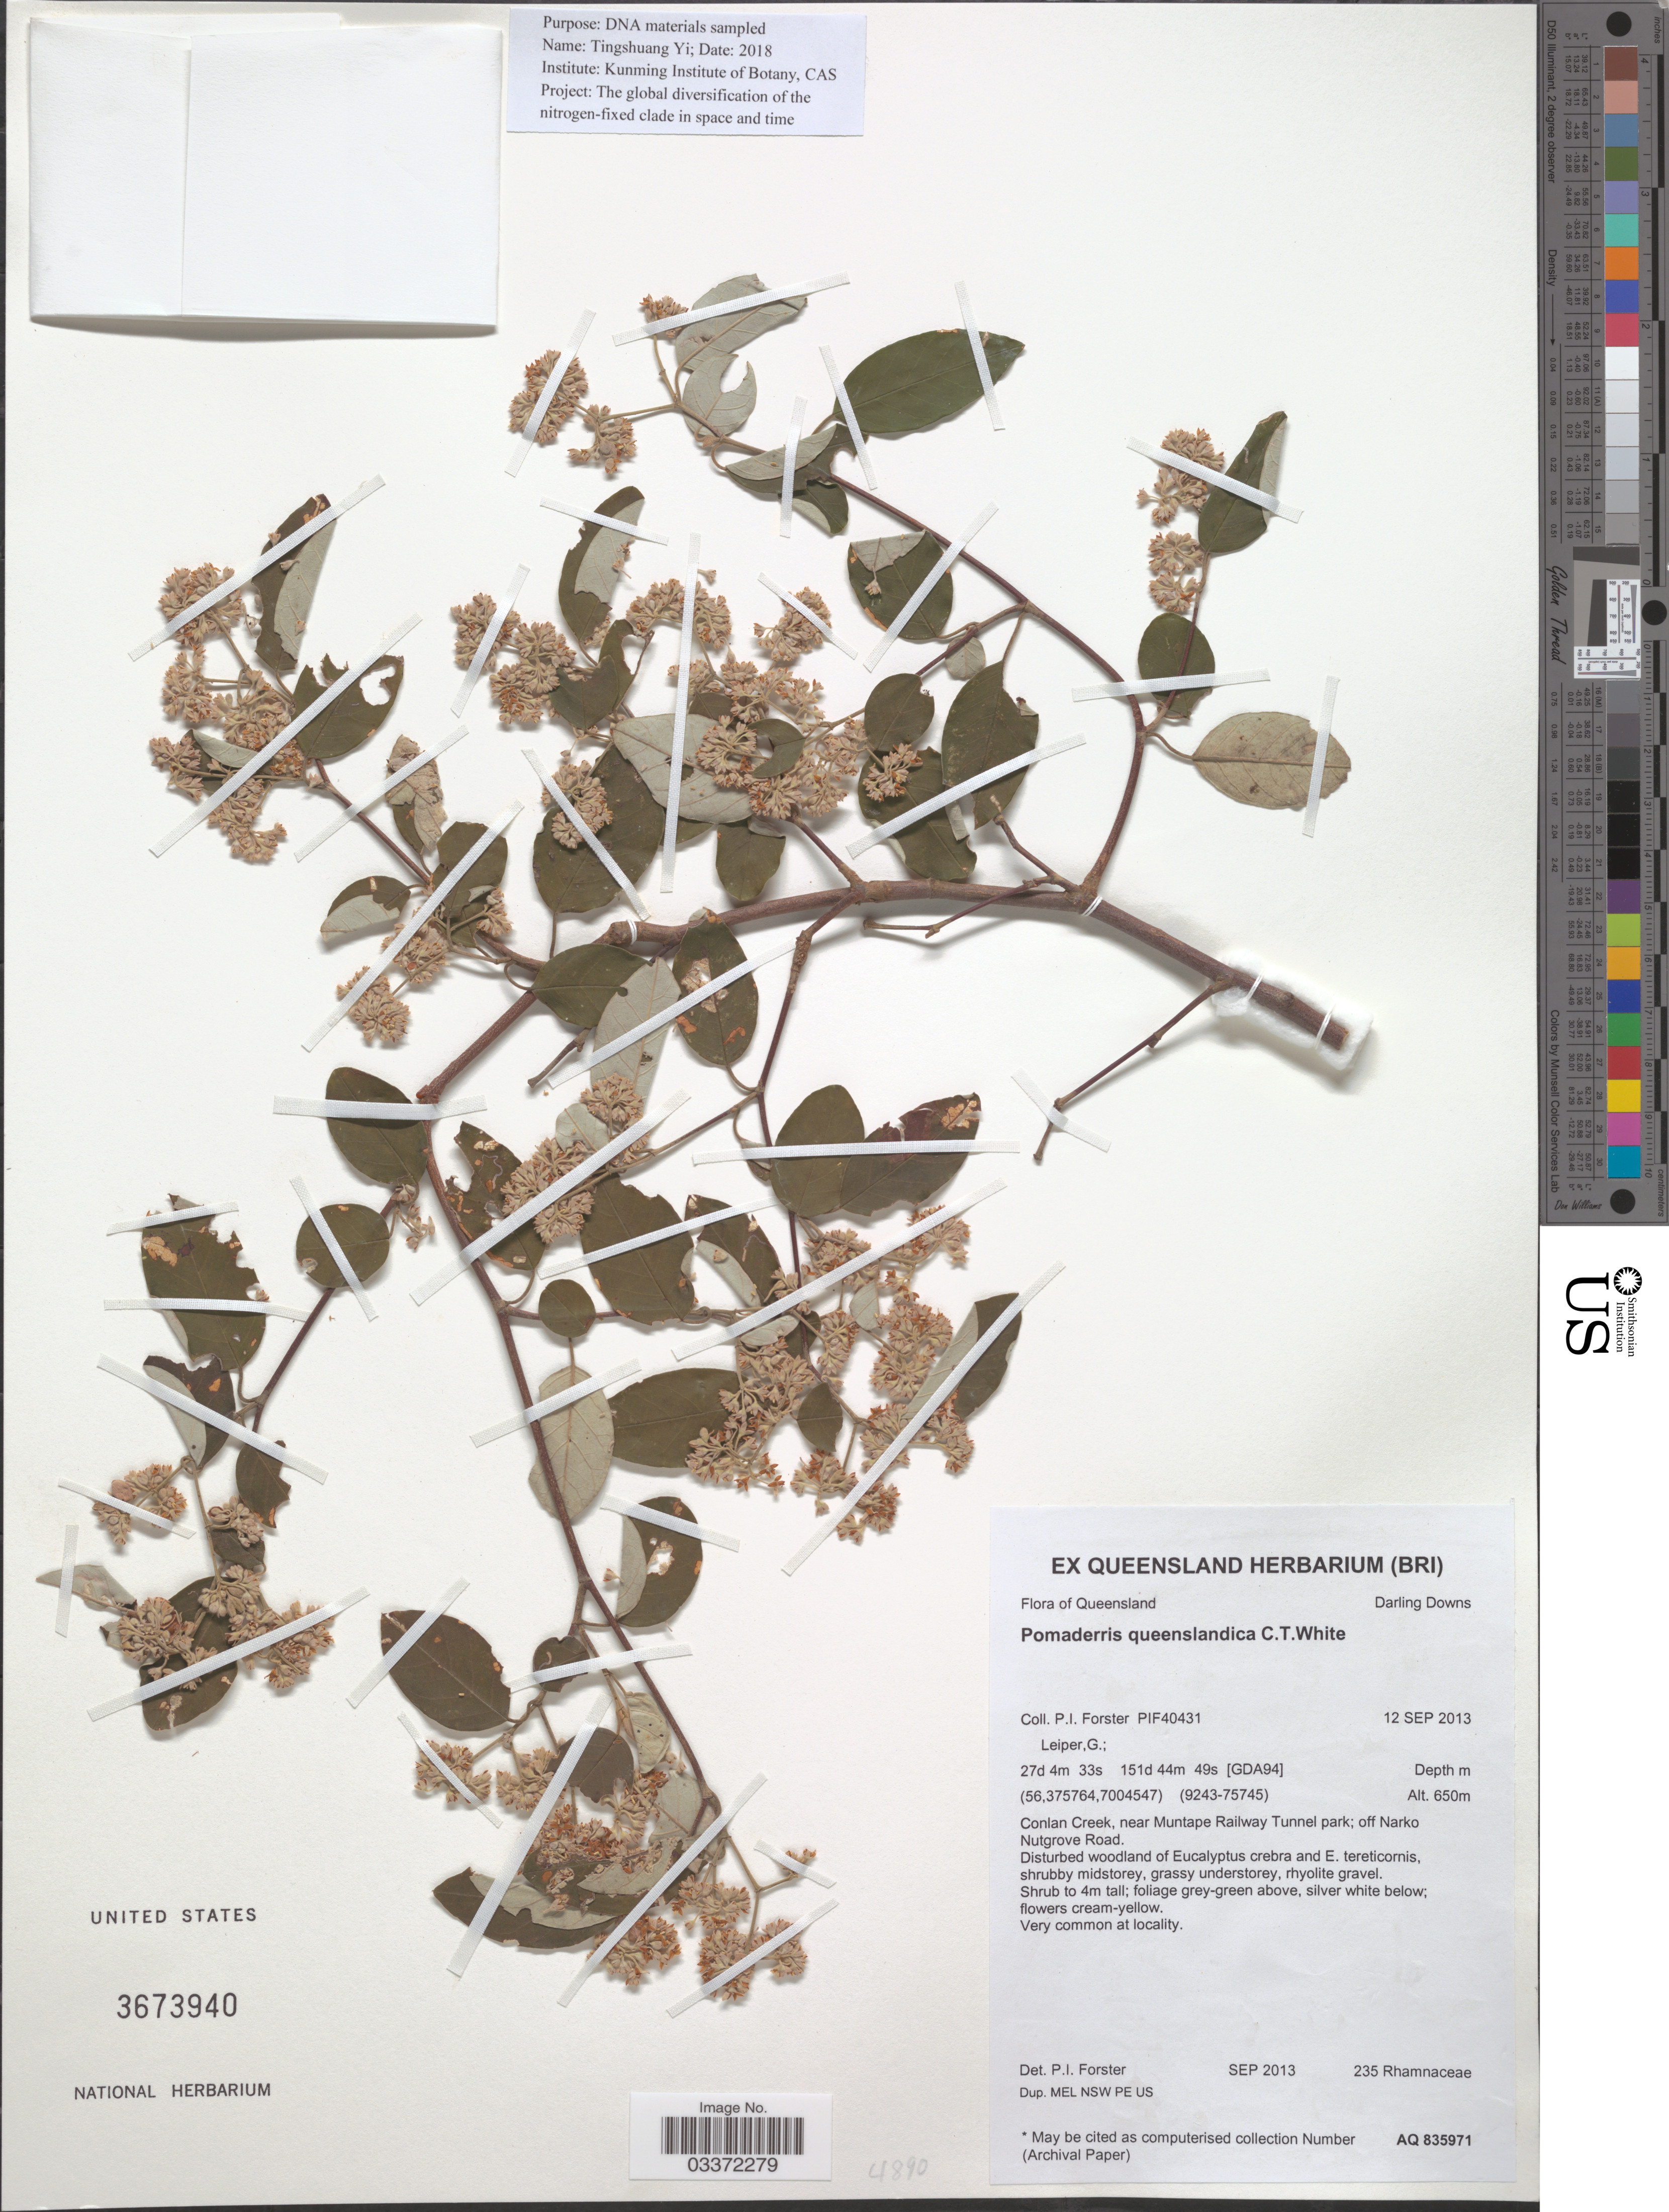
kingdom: Plantae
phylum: Tracheophyta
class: Magnoliopsida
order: Rosales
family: Rhamnaceae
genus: Pomaderris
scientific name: Pomaderris queenslandica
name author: C.T. White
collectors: P. Forster & G. Leiper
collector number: PIF40431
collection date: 2013-09-12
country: Australia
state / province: Queensland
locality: Darling Downs, Conlan Creek, near Muntape Railway Tunnel park; off Narko Nutgrove Road. [GDA94].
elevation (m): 650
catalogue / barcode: US 3673940